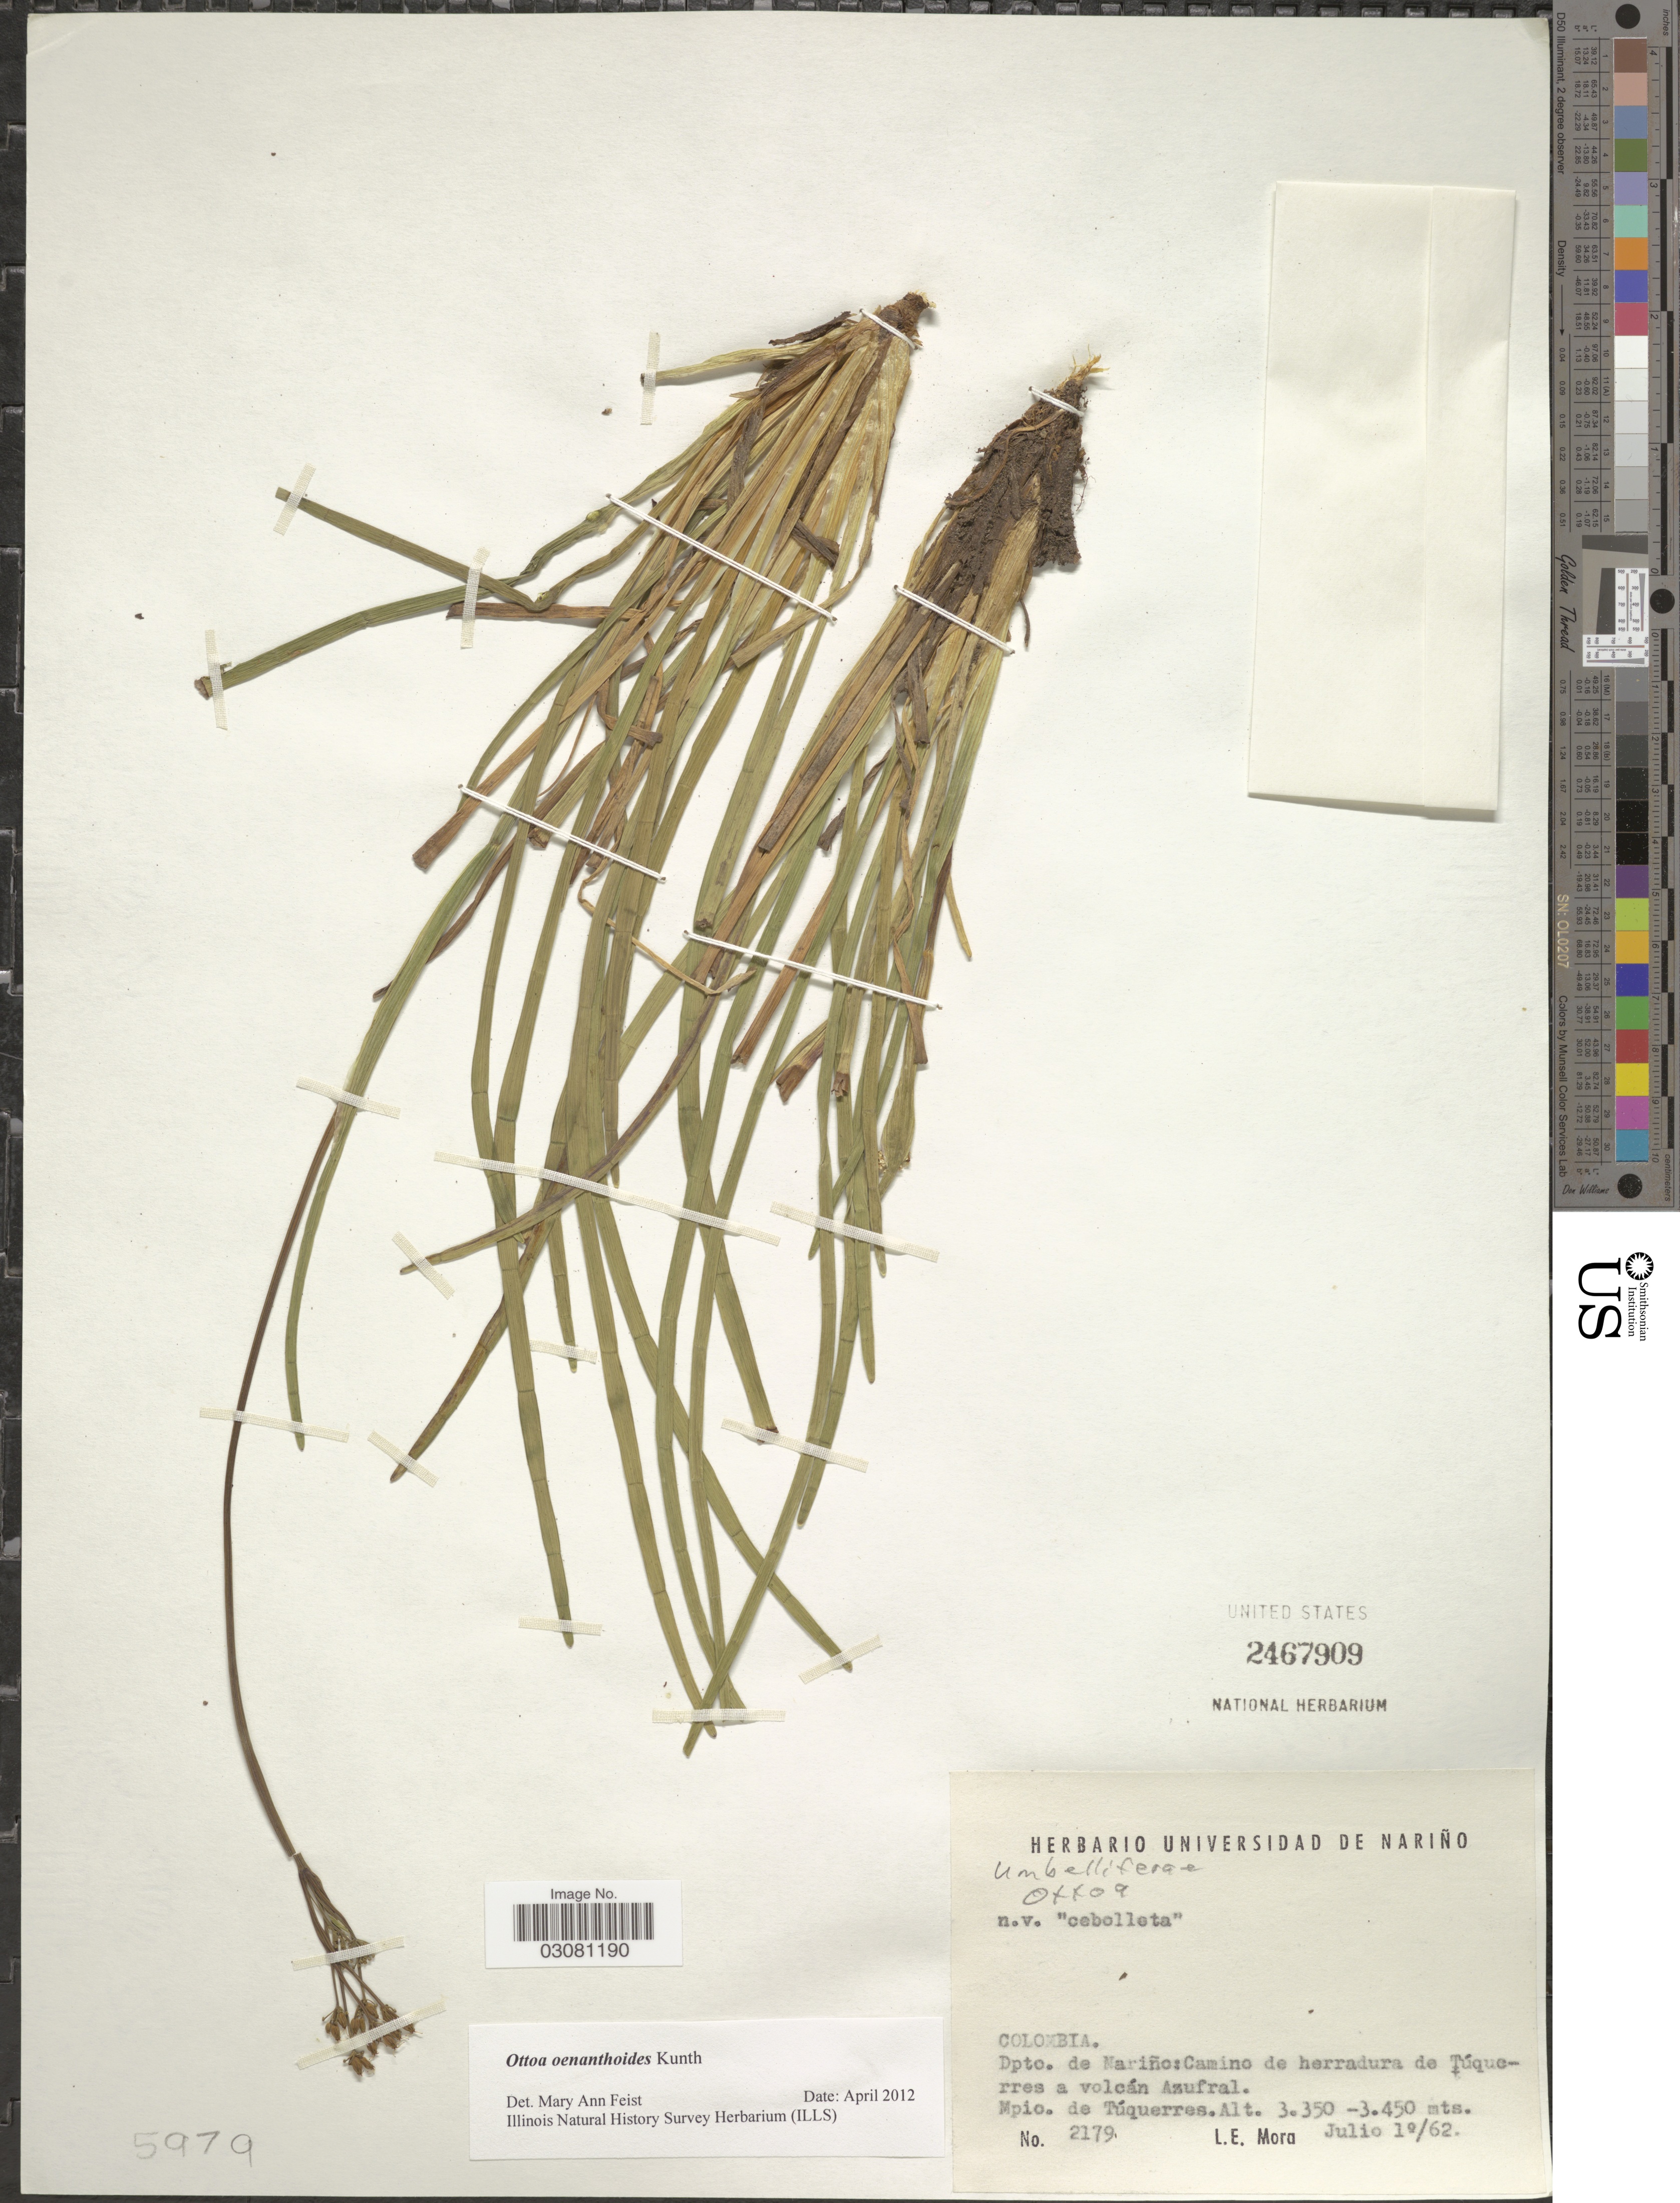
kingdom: Plantae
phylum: Tracheophyta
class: Magnoliopsida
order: Apiales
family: Apiaceae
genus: Ottoa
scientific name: Ottoa oenanthoides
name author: Kunth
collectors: L. Mora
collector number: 2179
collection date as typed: Transcribed d/m/y: 1/7/62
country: Colombia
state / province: Nariño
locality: Dpto. de Nariño: Camino de herradura de Túquerres a volcán Azufral. Mpio. de Túquerres.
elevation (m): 3350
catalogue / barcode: US 2467909